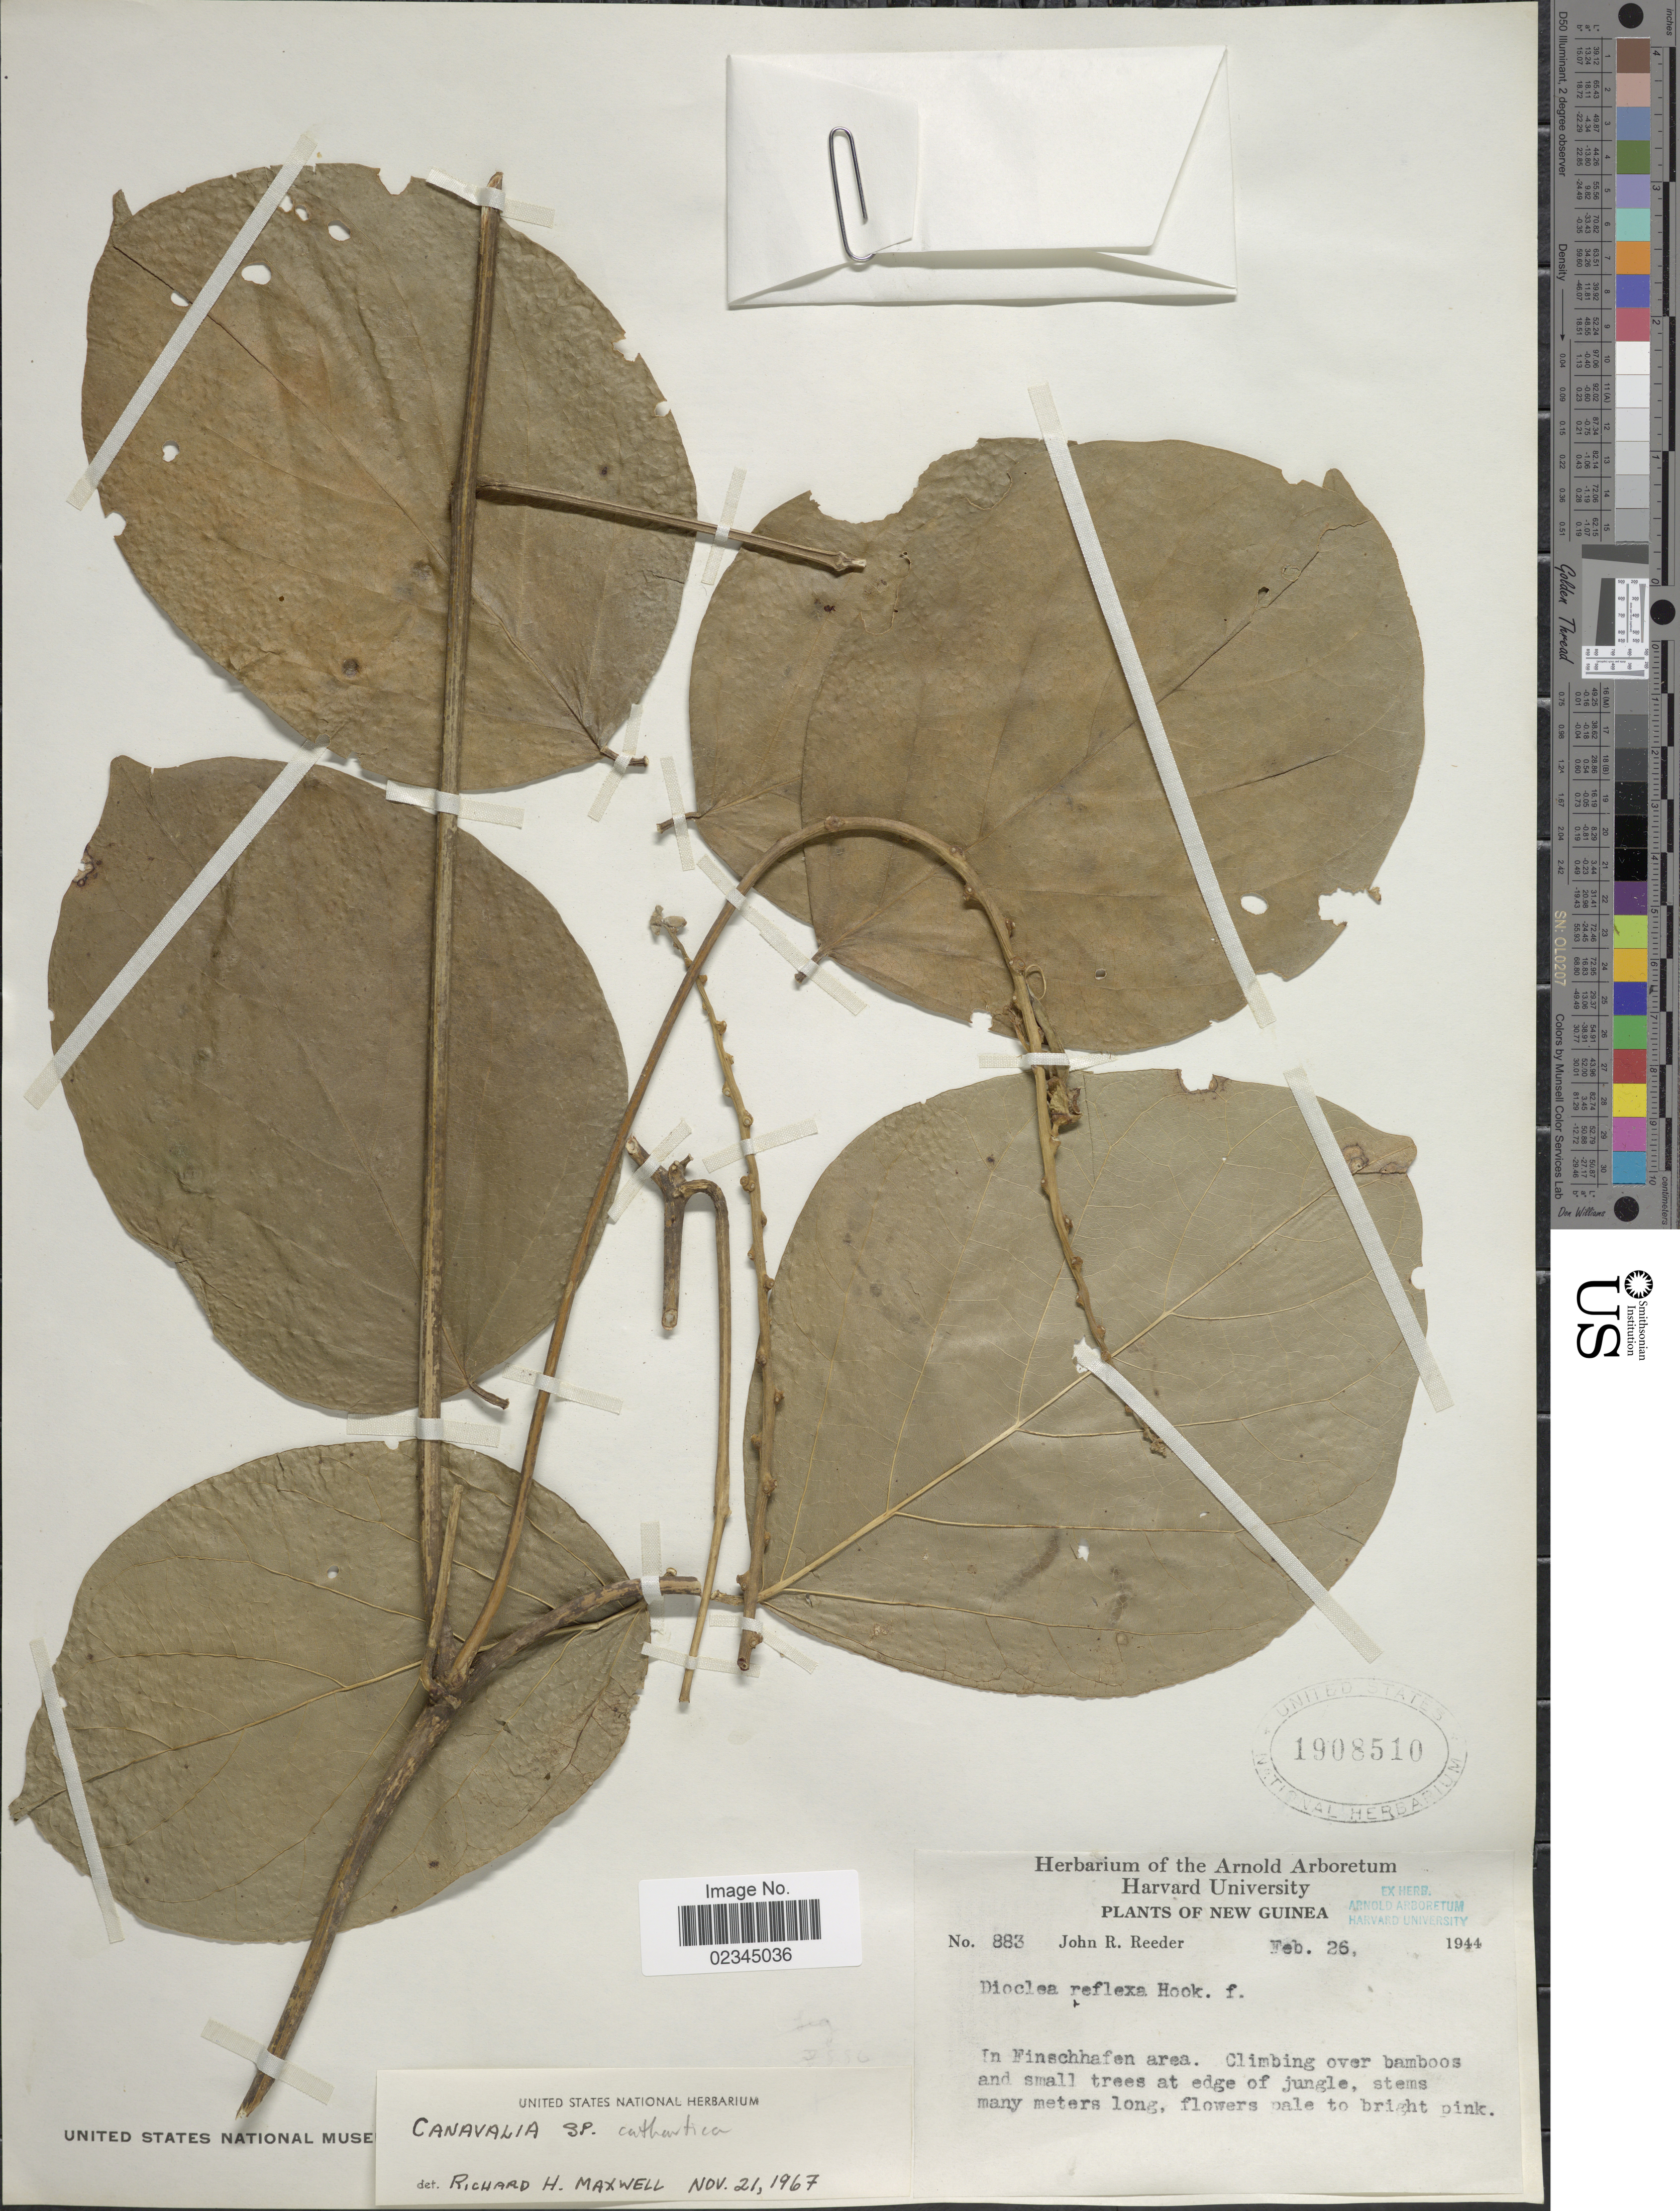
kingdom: Plantae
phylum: Tracheophyta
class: Magnoliopsida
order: Fabales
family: Fabaceae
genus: Canavalia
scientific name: Canavalia cathartica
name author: Thouars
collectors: J. R. Reeder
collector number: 883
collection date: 1944-02-26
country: Papua New Guinea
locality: New Guinea. Finschhafen area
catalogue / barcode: US 1908510